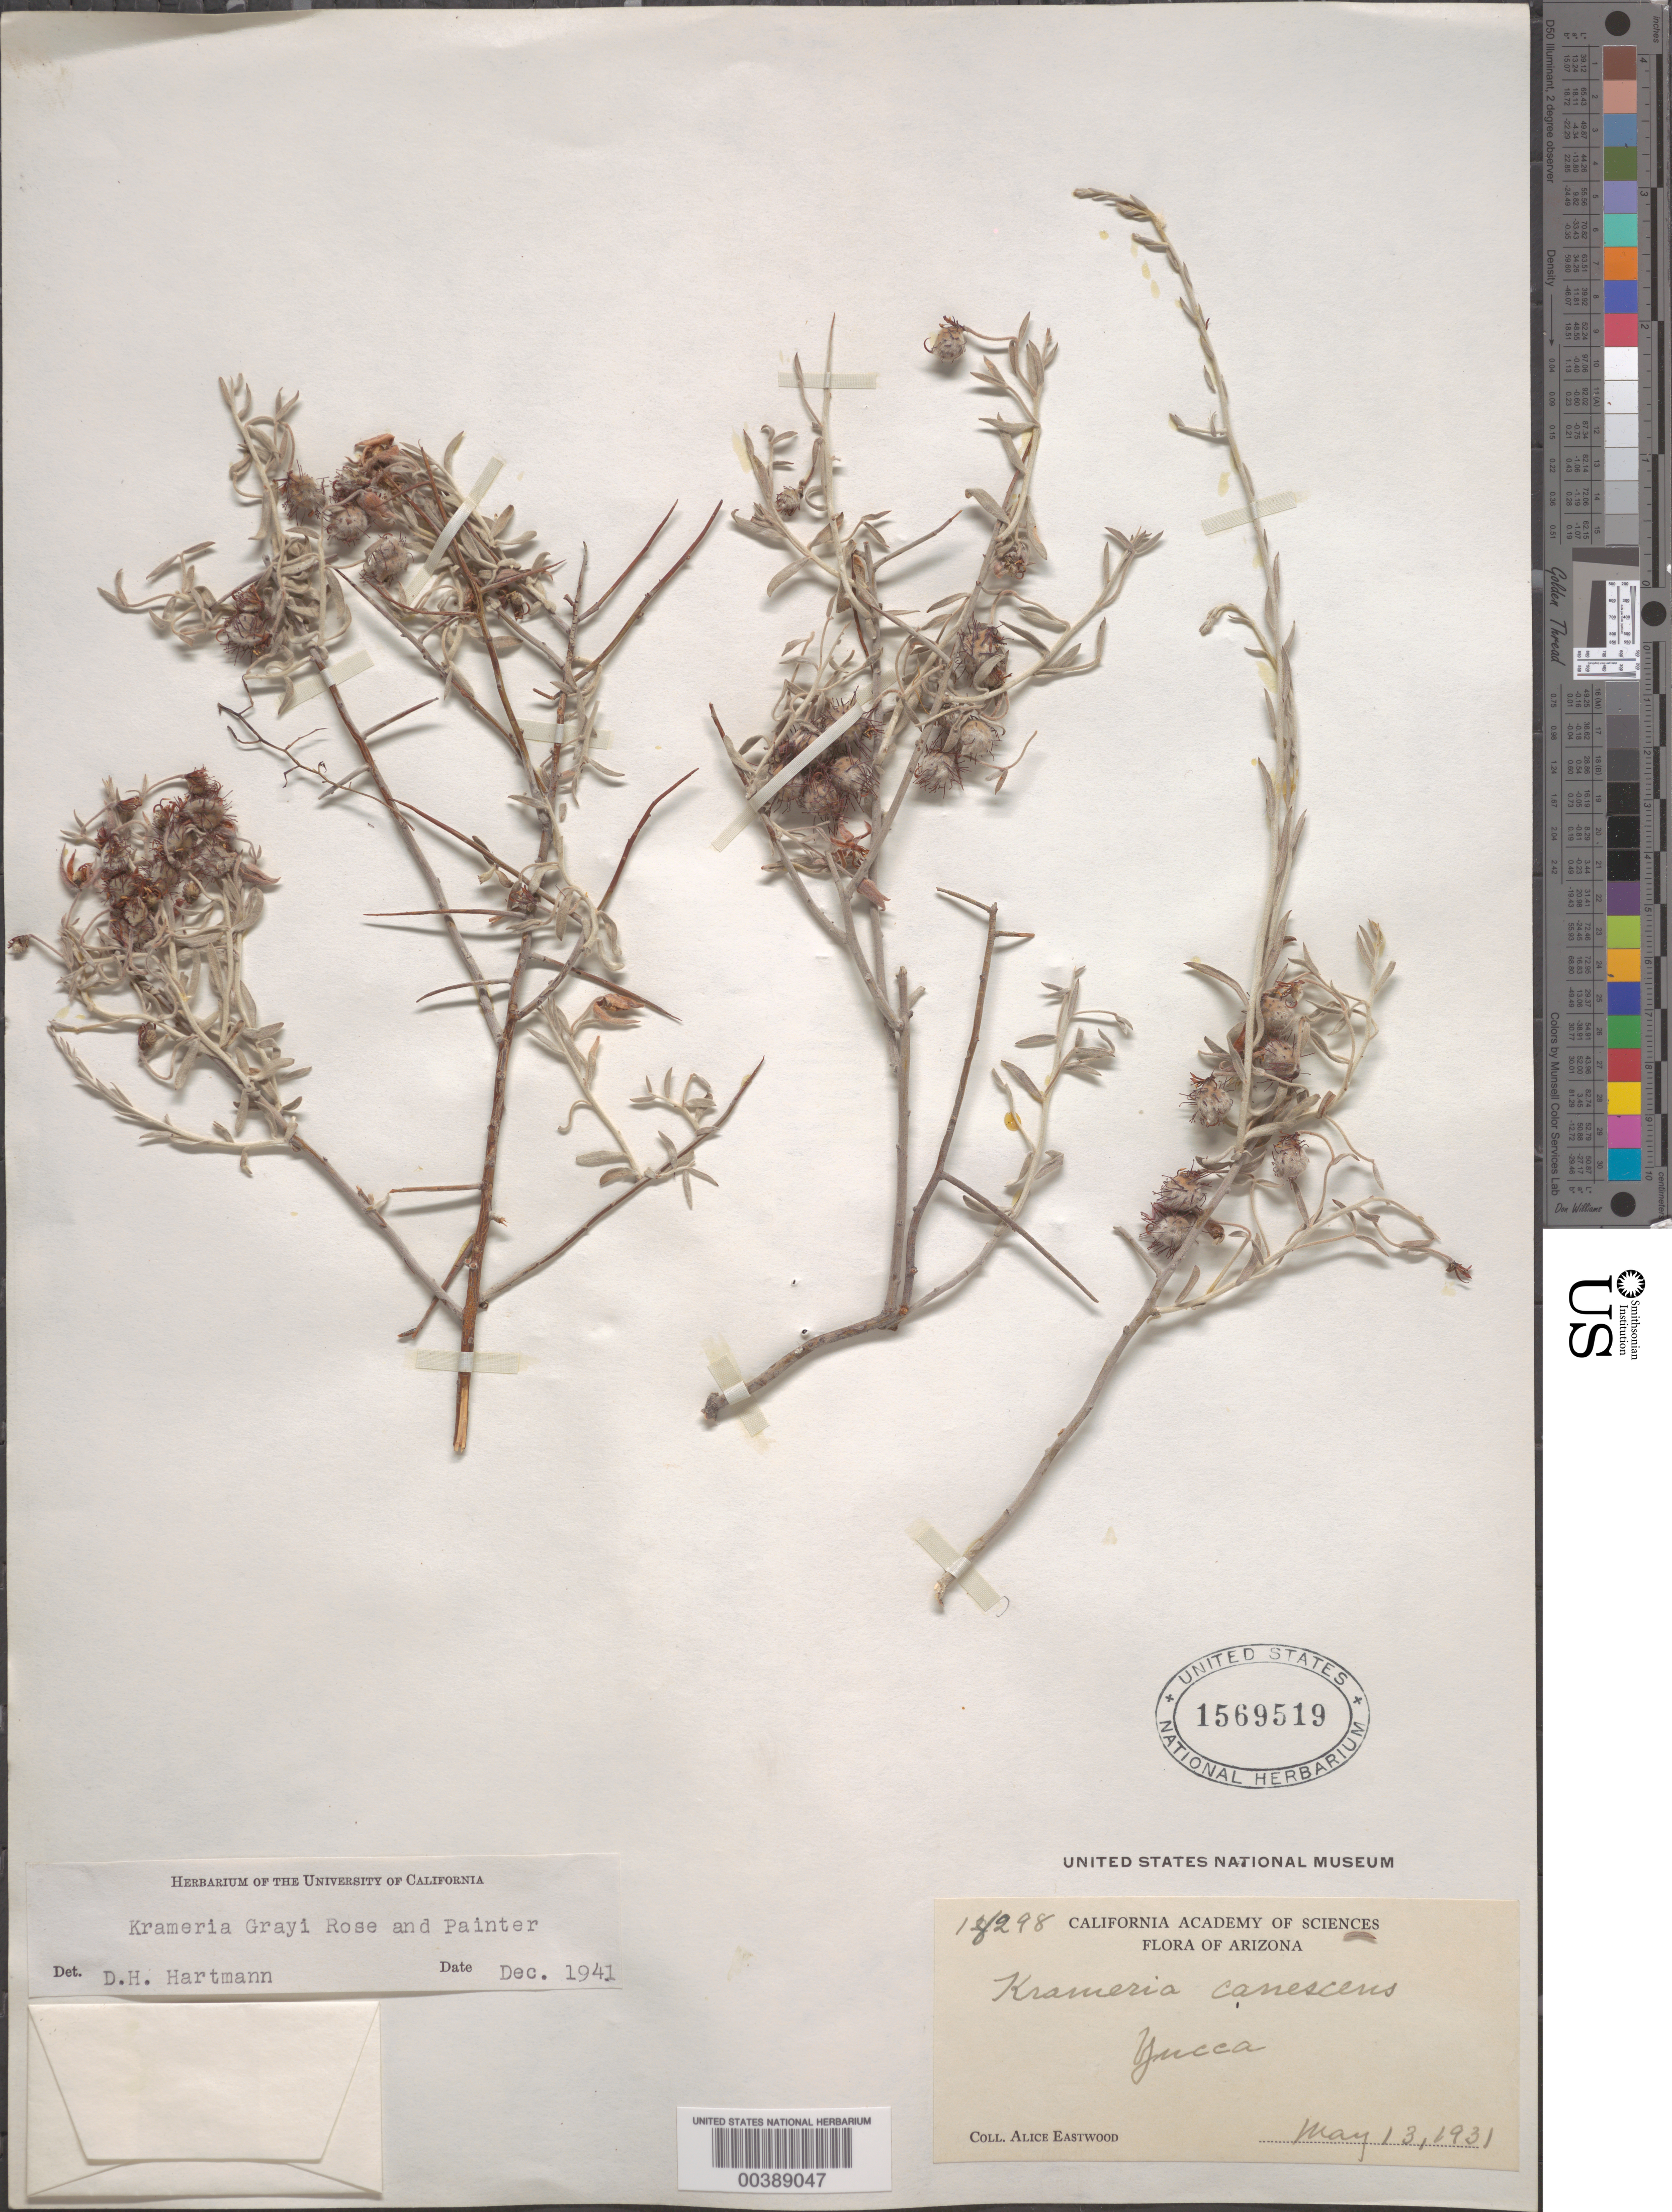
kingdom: Plantae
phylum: Tracheophyta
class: Magnoliopsida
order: Zygophyllales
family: Krameriaceae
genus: Krameria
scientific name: Krameria grayi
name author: Rose & J.H. Painter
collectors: A. Eastwood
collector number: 18298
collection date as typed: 13 May 1931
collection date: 1931-05-13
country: United States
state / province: Arizona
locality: Yucca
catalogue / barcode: US 1569519